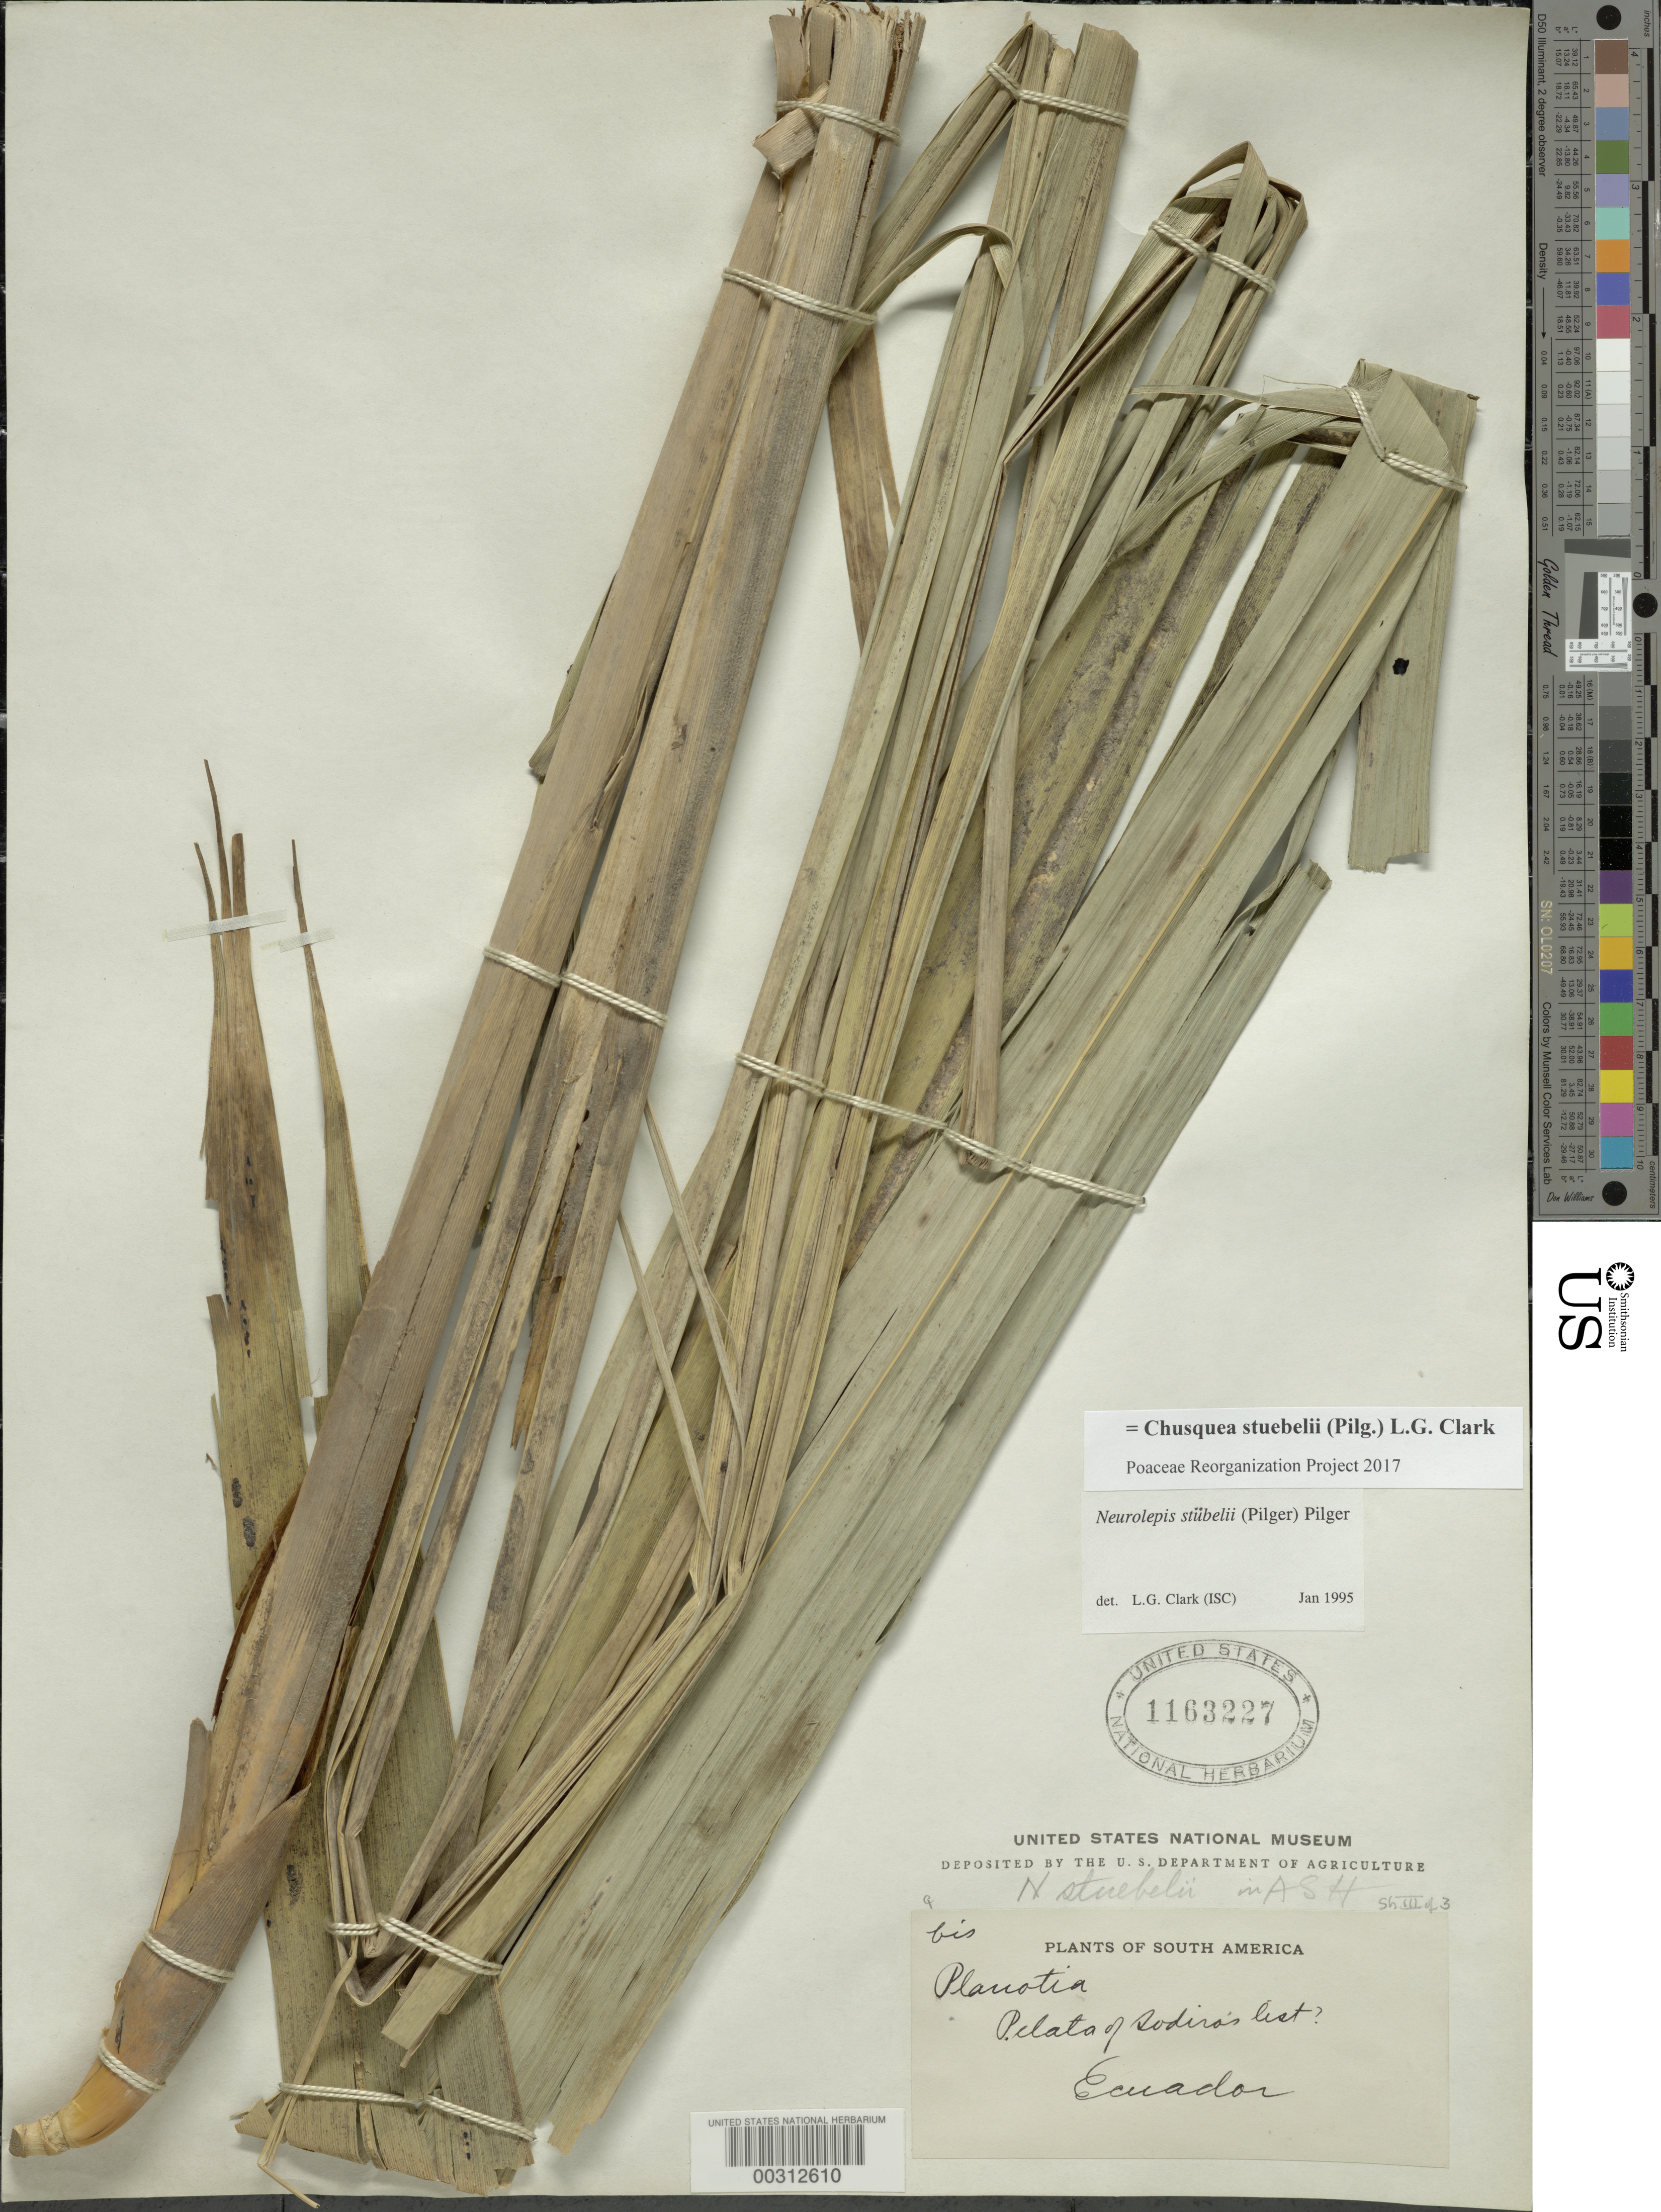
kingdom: Plantae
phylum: Tracheophyta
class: Liliopsida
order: Poales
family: Poaceae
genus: Chusquea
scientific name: Chusquea stuebelii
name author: (Pilg.) L.G. Clark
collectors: L. Sodiro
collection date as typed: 1901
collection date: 1901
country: Ecuador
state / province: Tungurahua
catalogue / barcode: US 1163227